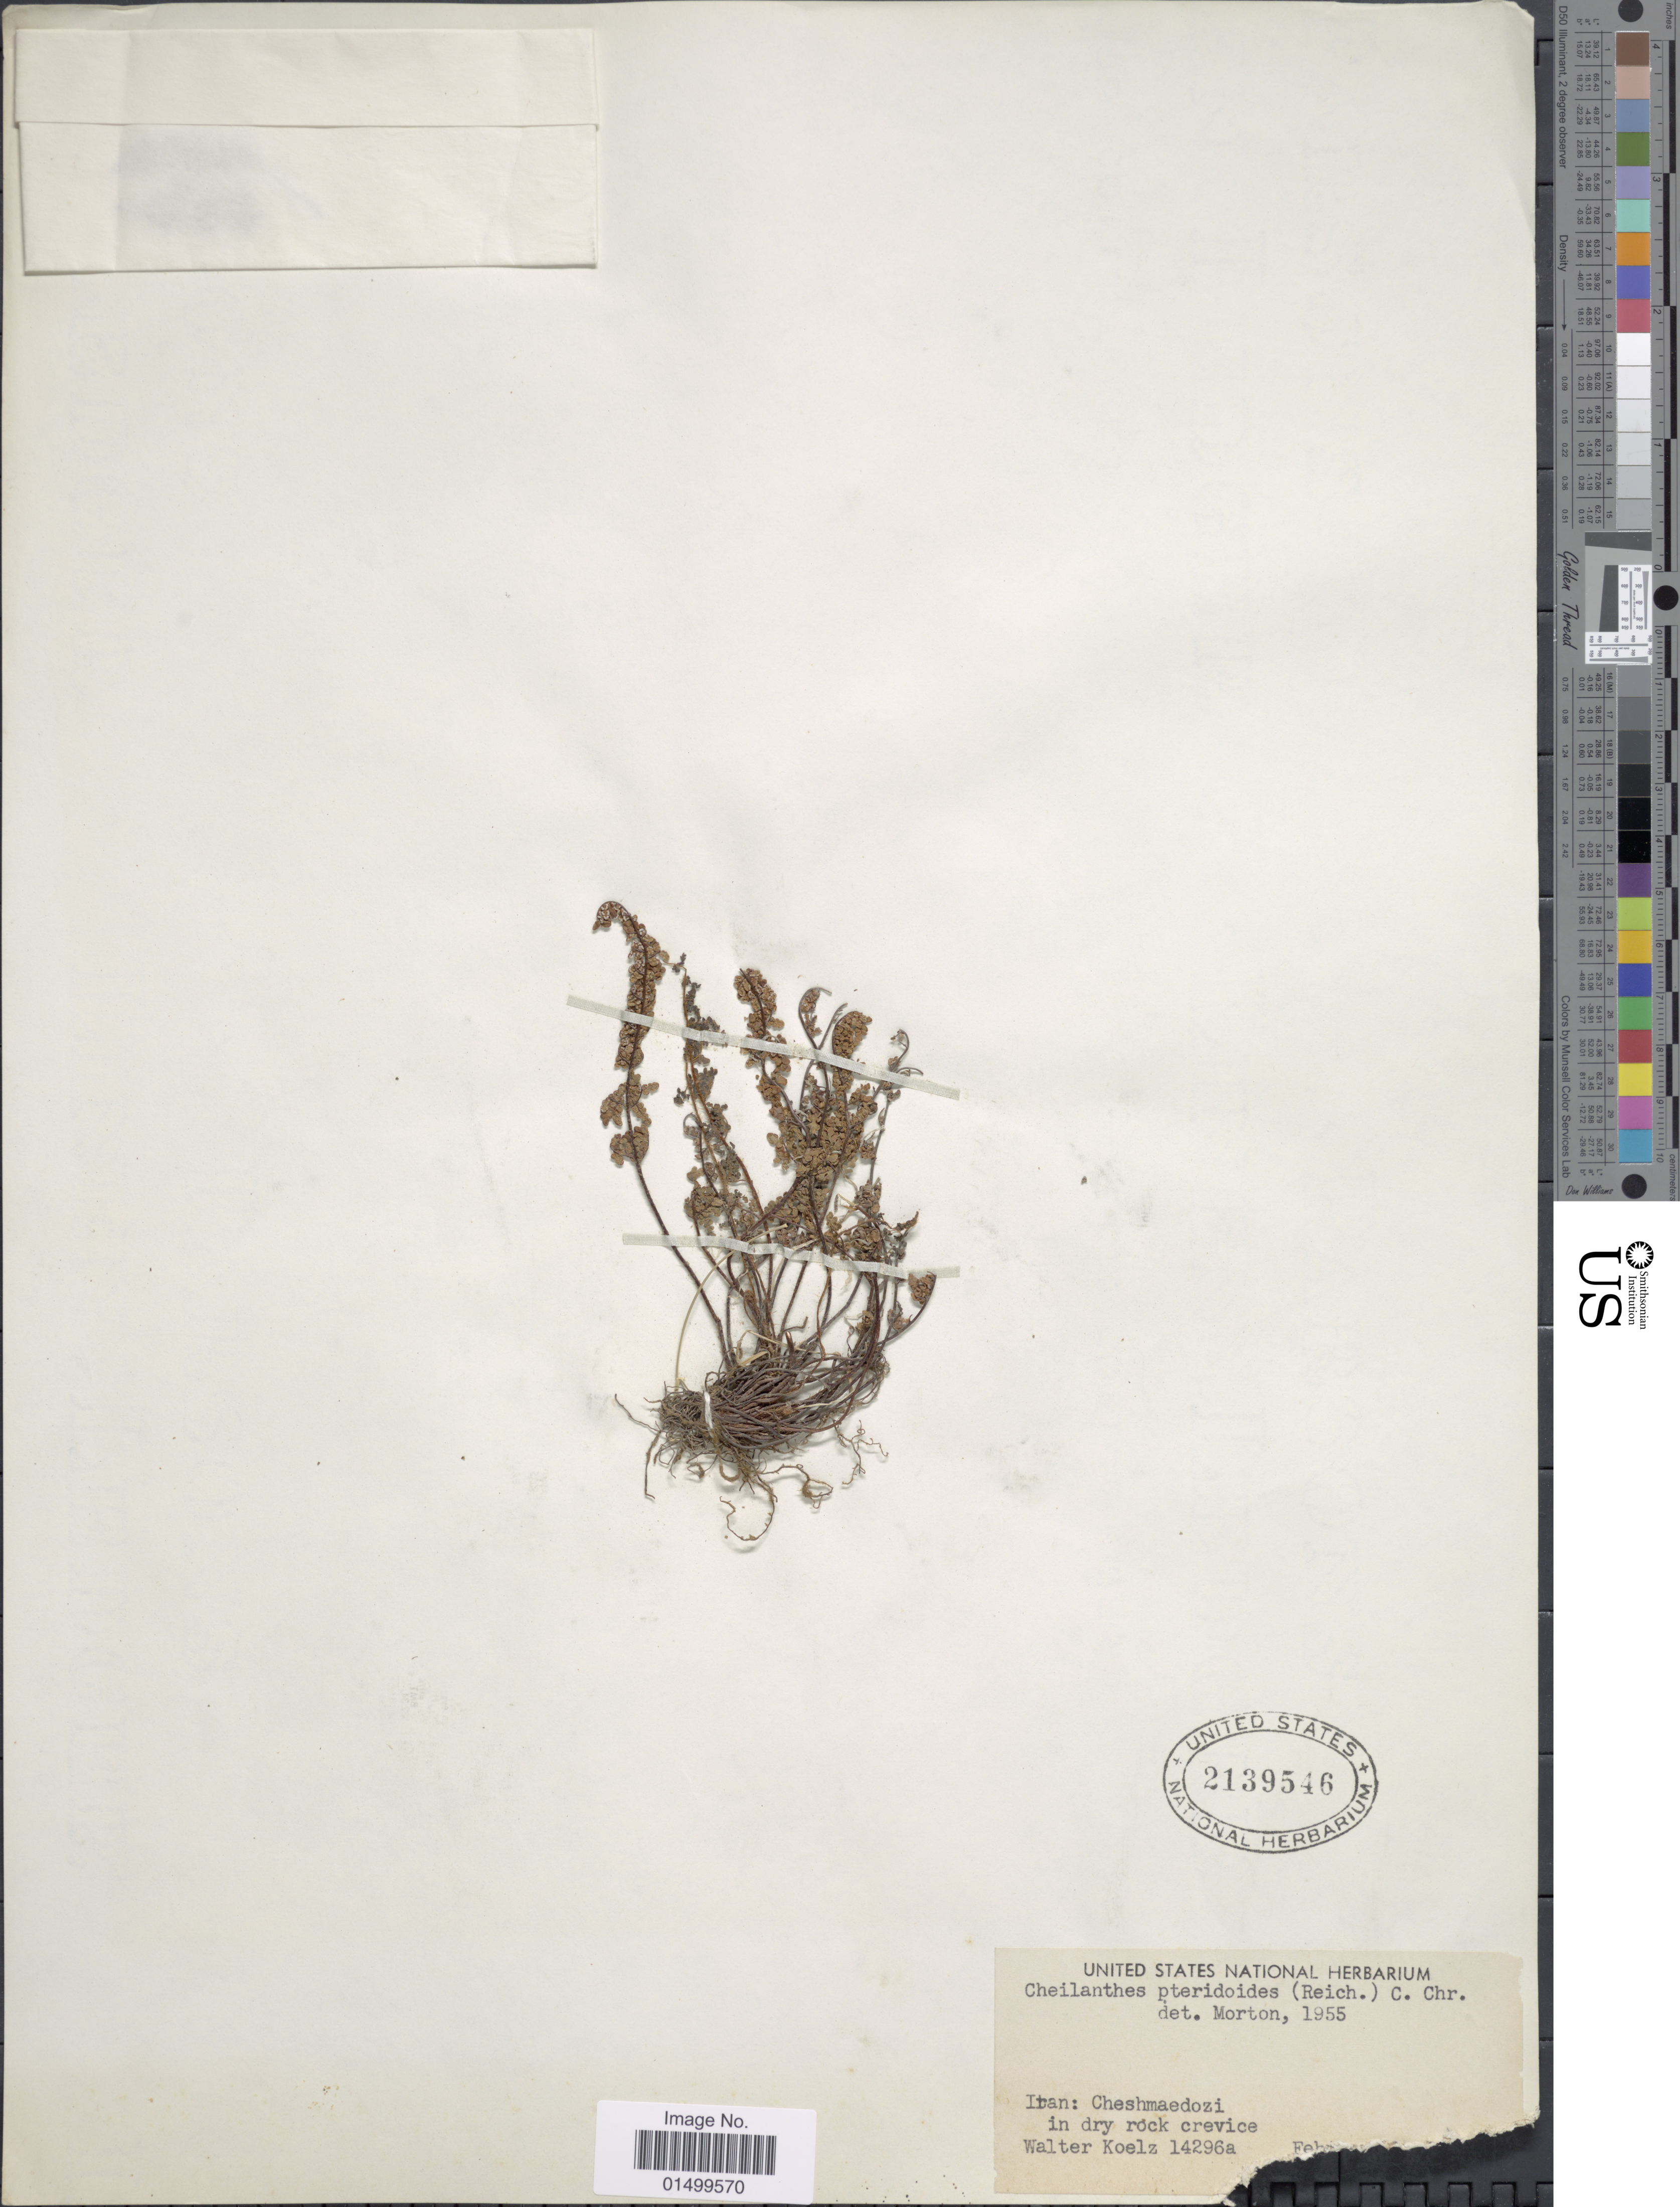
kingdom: Plantae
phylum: Tracheophyta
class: Polypodiopsida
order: Polypodiales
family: Pteridaceae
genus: Cheilanthes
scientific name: Cheilanthes pteridioides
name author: (Reichard) C. Chr.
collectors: W. N. Koelz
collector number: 14296a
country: Iran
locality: Iran: Cheshmaedozi [interpreted]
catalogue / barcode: US 2139546